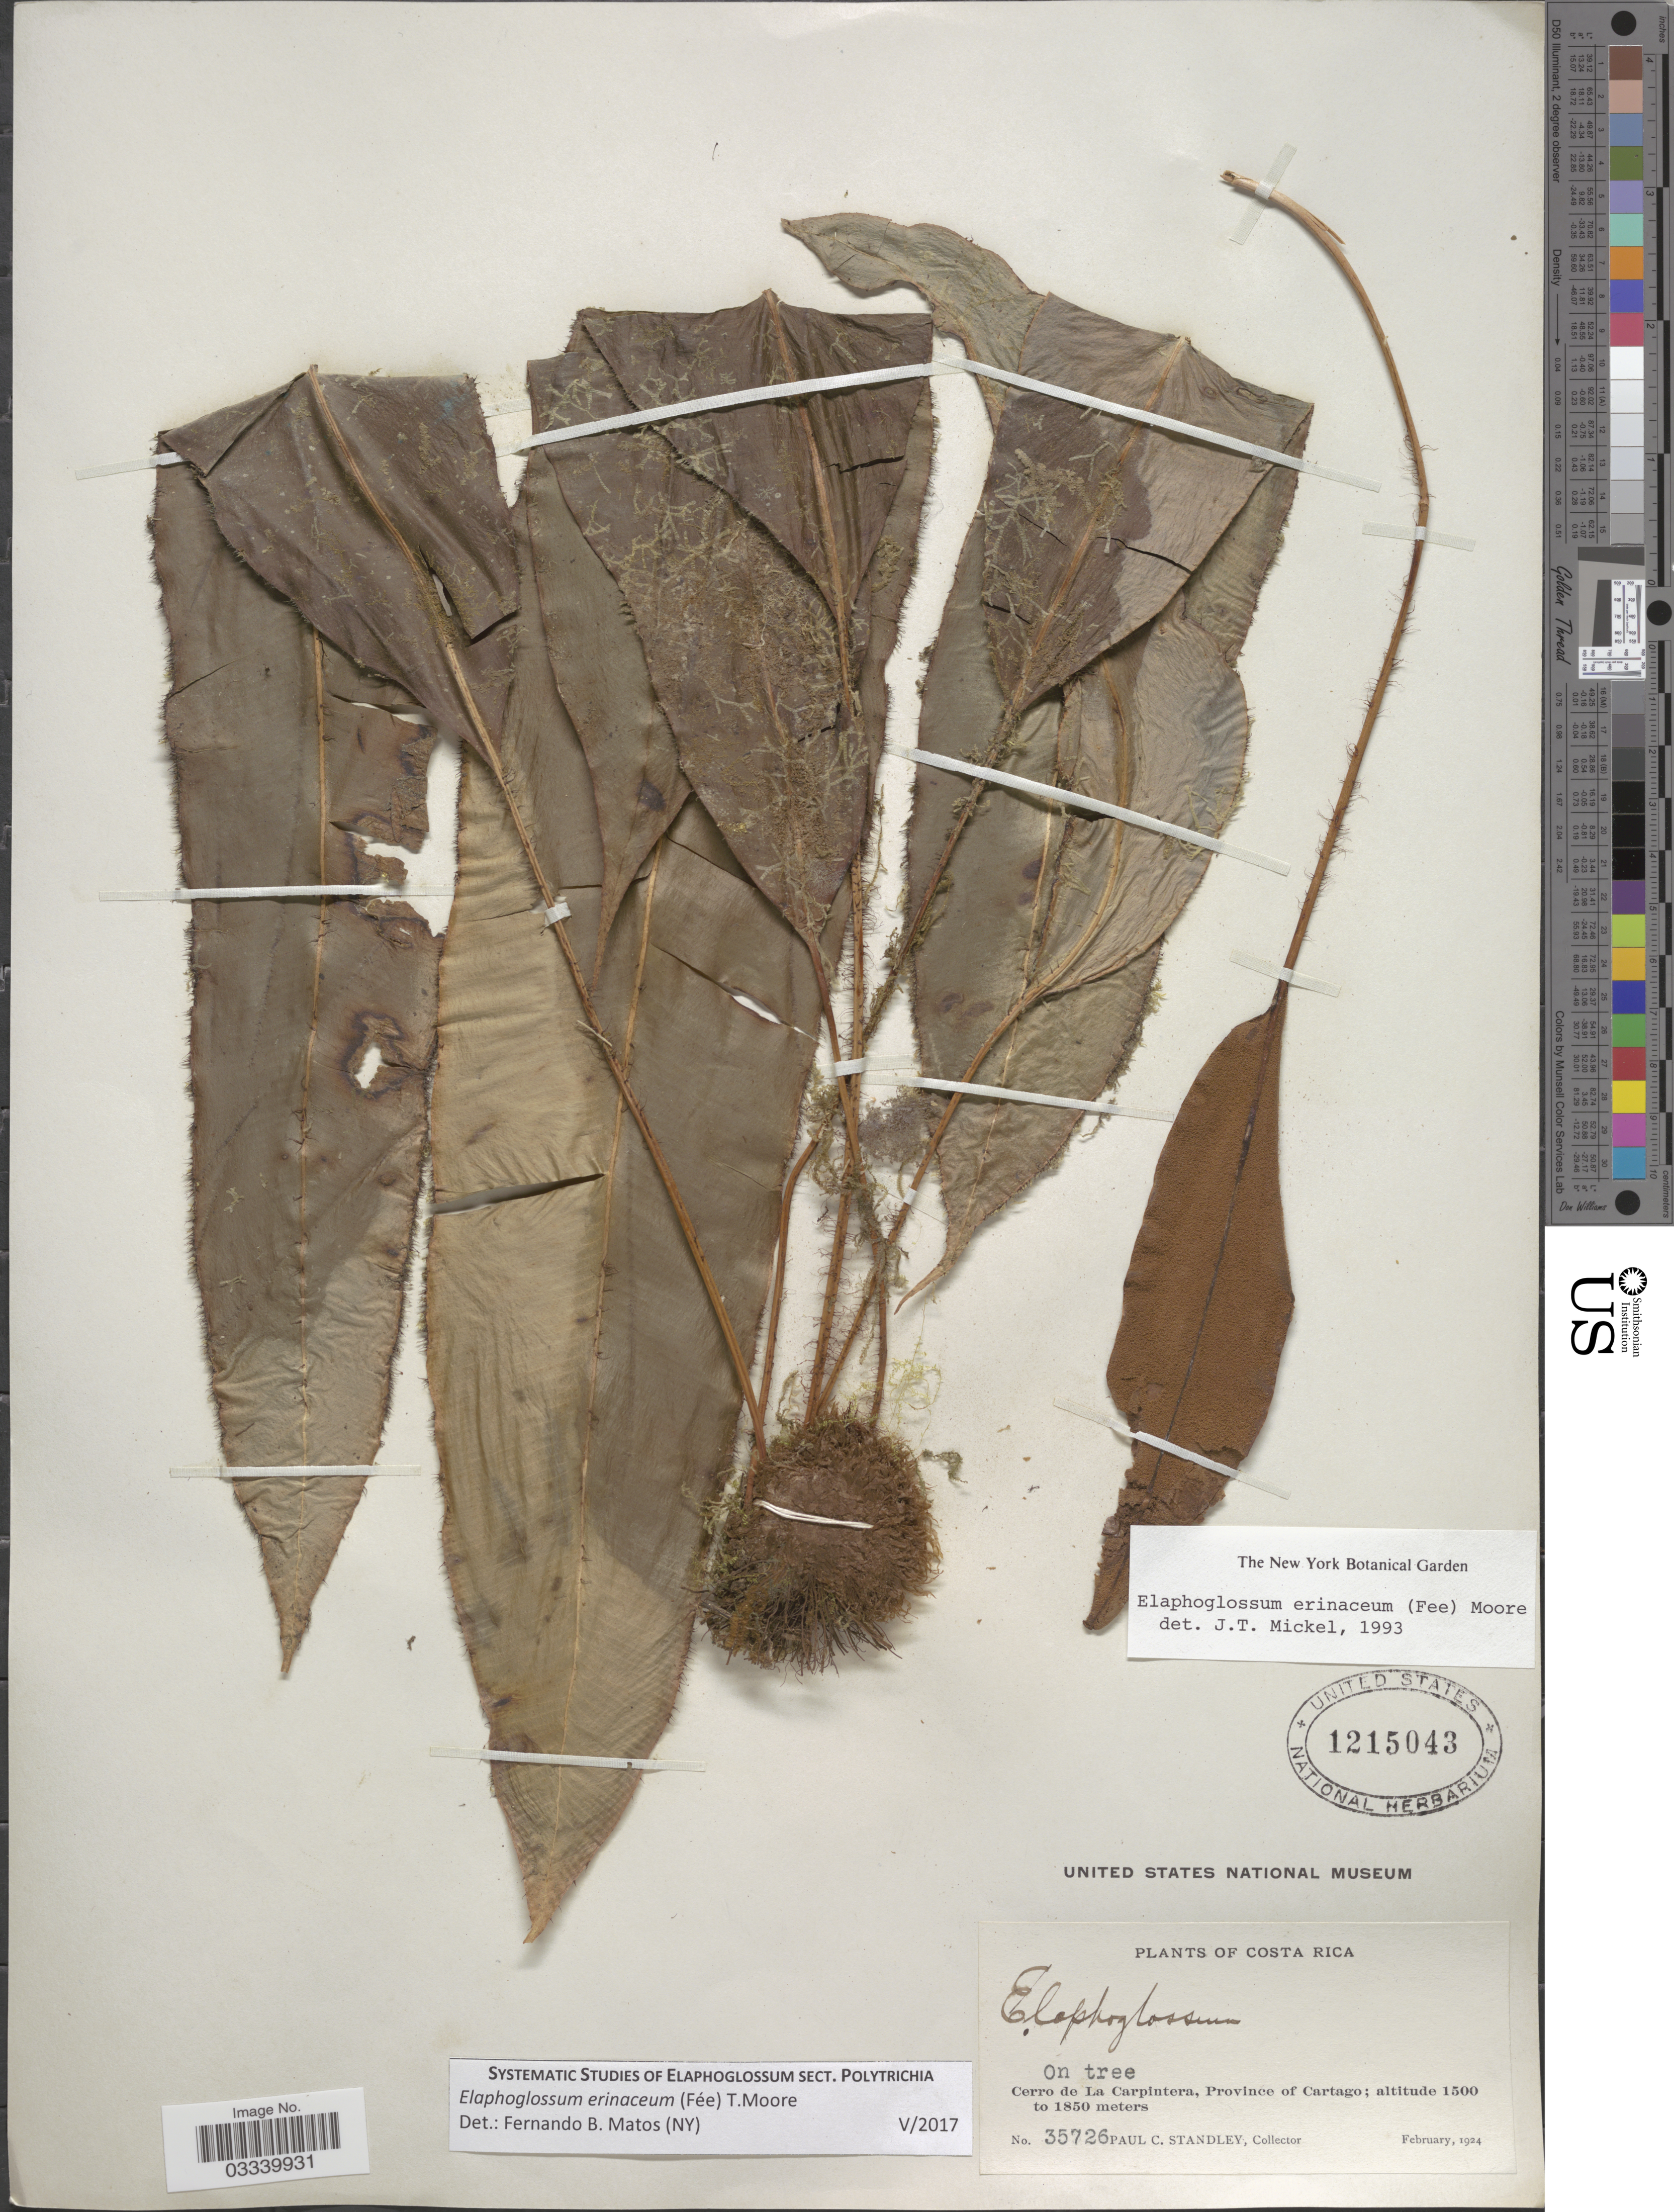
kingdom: Plantae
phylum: Tracheophyta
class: Polypodiopsida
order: Polypodiales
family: Dryopteridaceae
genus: Elaphoglossum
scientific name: Elaphoglossum erinaceum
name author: (Fée) T. Moore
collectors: P. C. Standley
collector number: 35726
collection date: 1924-02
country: Costa Rica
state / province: Cartago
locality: Cerro de La Carpintera.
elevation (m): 1500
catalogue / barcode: US 1215043